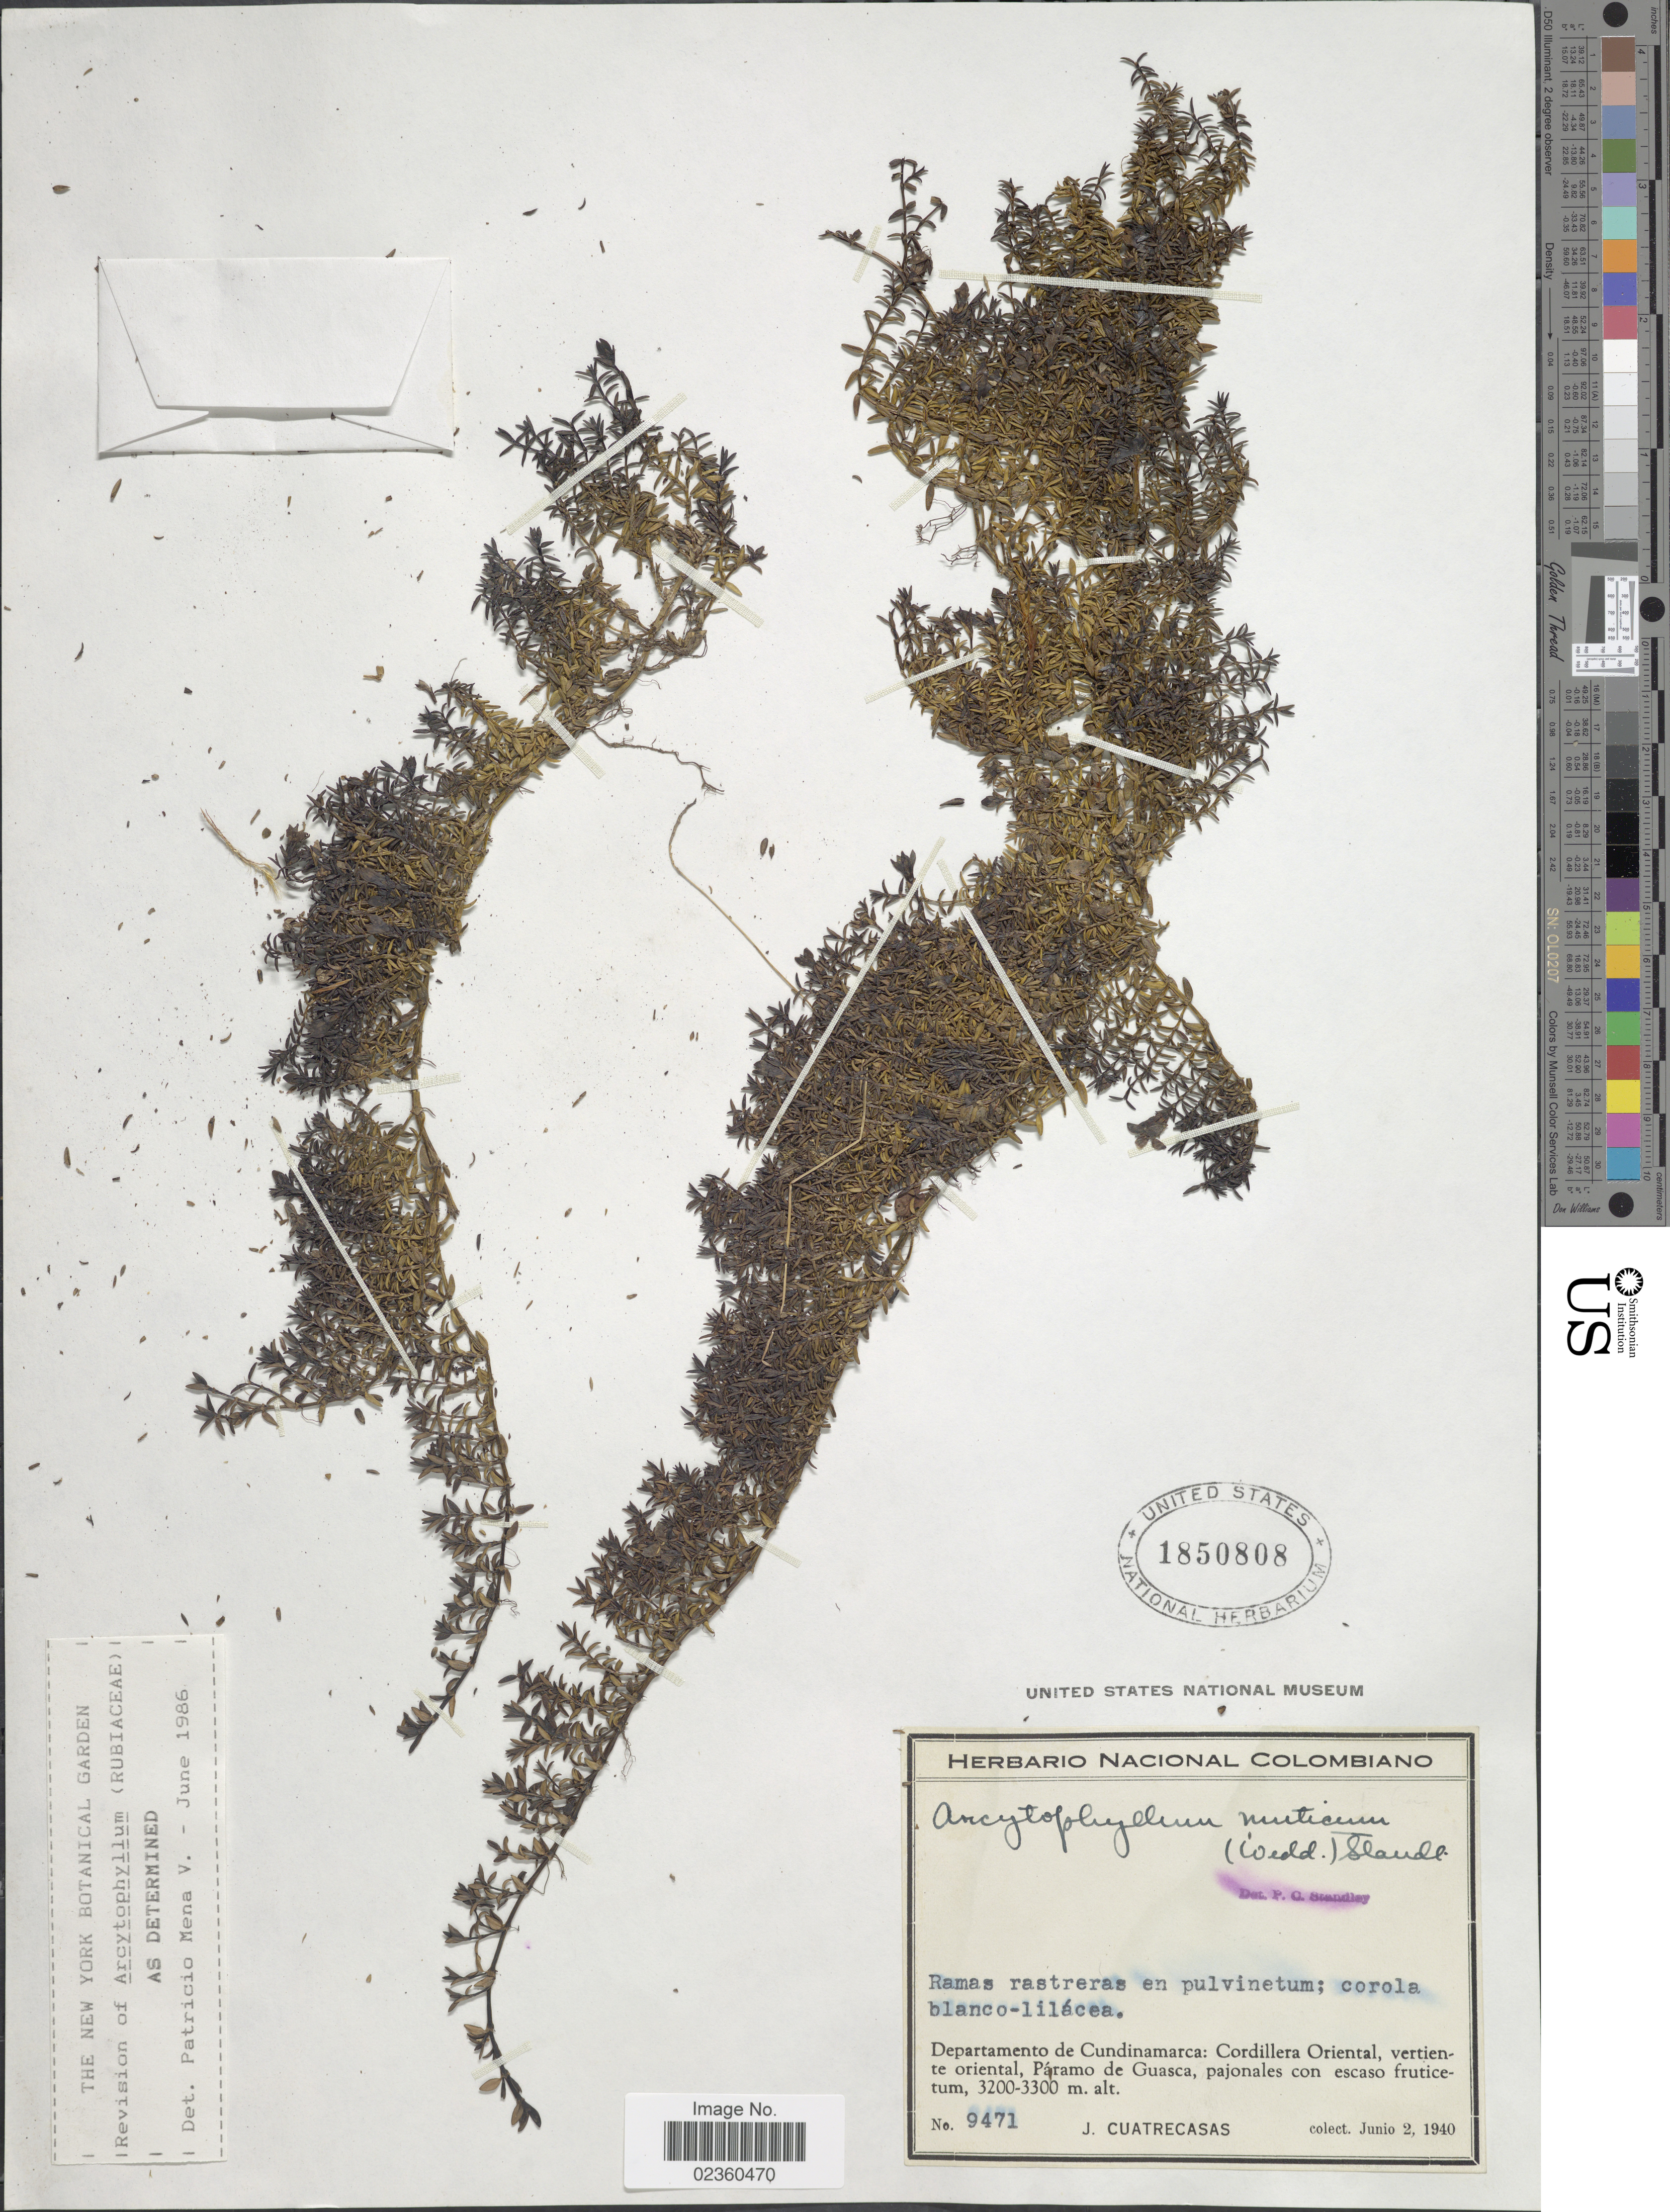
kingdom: Plantae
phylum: Tracheophyta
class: Magnoliopsida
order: Gentianales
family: Rubiaceae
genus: Arcytophyllum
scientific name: Arcytophyllum muticum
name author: (Wedd.) Standl.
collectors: J. Cuatrecasas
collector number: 9471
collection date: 1940-06-02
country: Colombia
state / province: Cundinamarca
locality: Departamento de Cundinamarca: Cordillera Oriental, vertiente oriental, Páramo de Guasca, pajonales con escaso fruticetum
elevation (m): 3200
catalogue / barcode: US 1850808